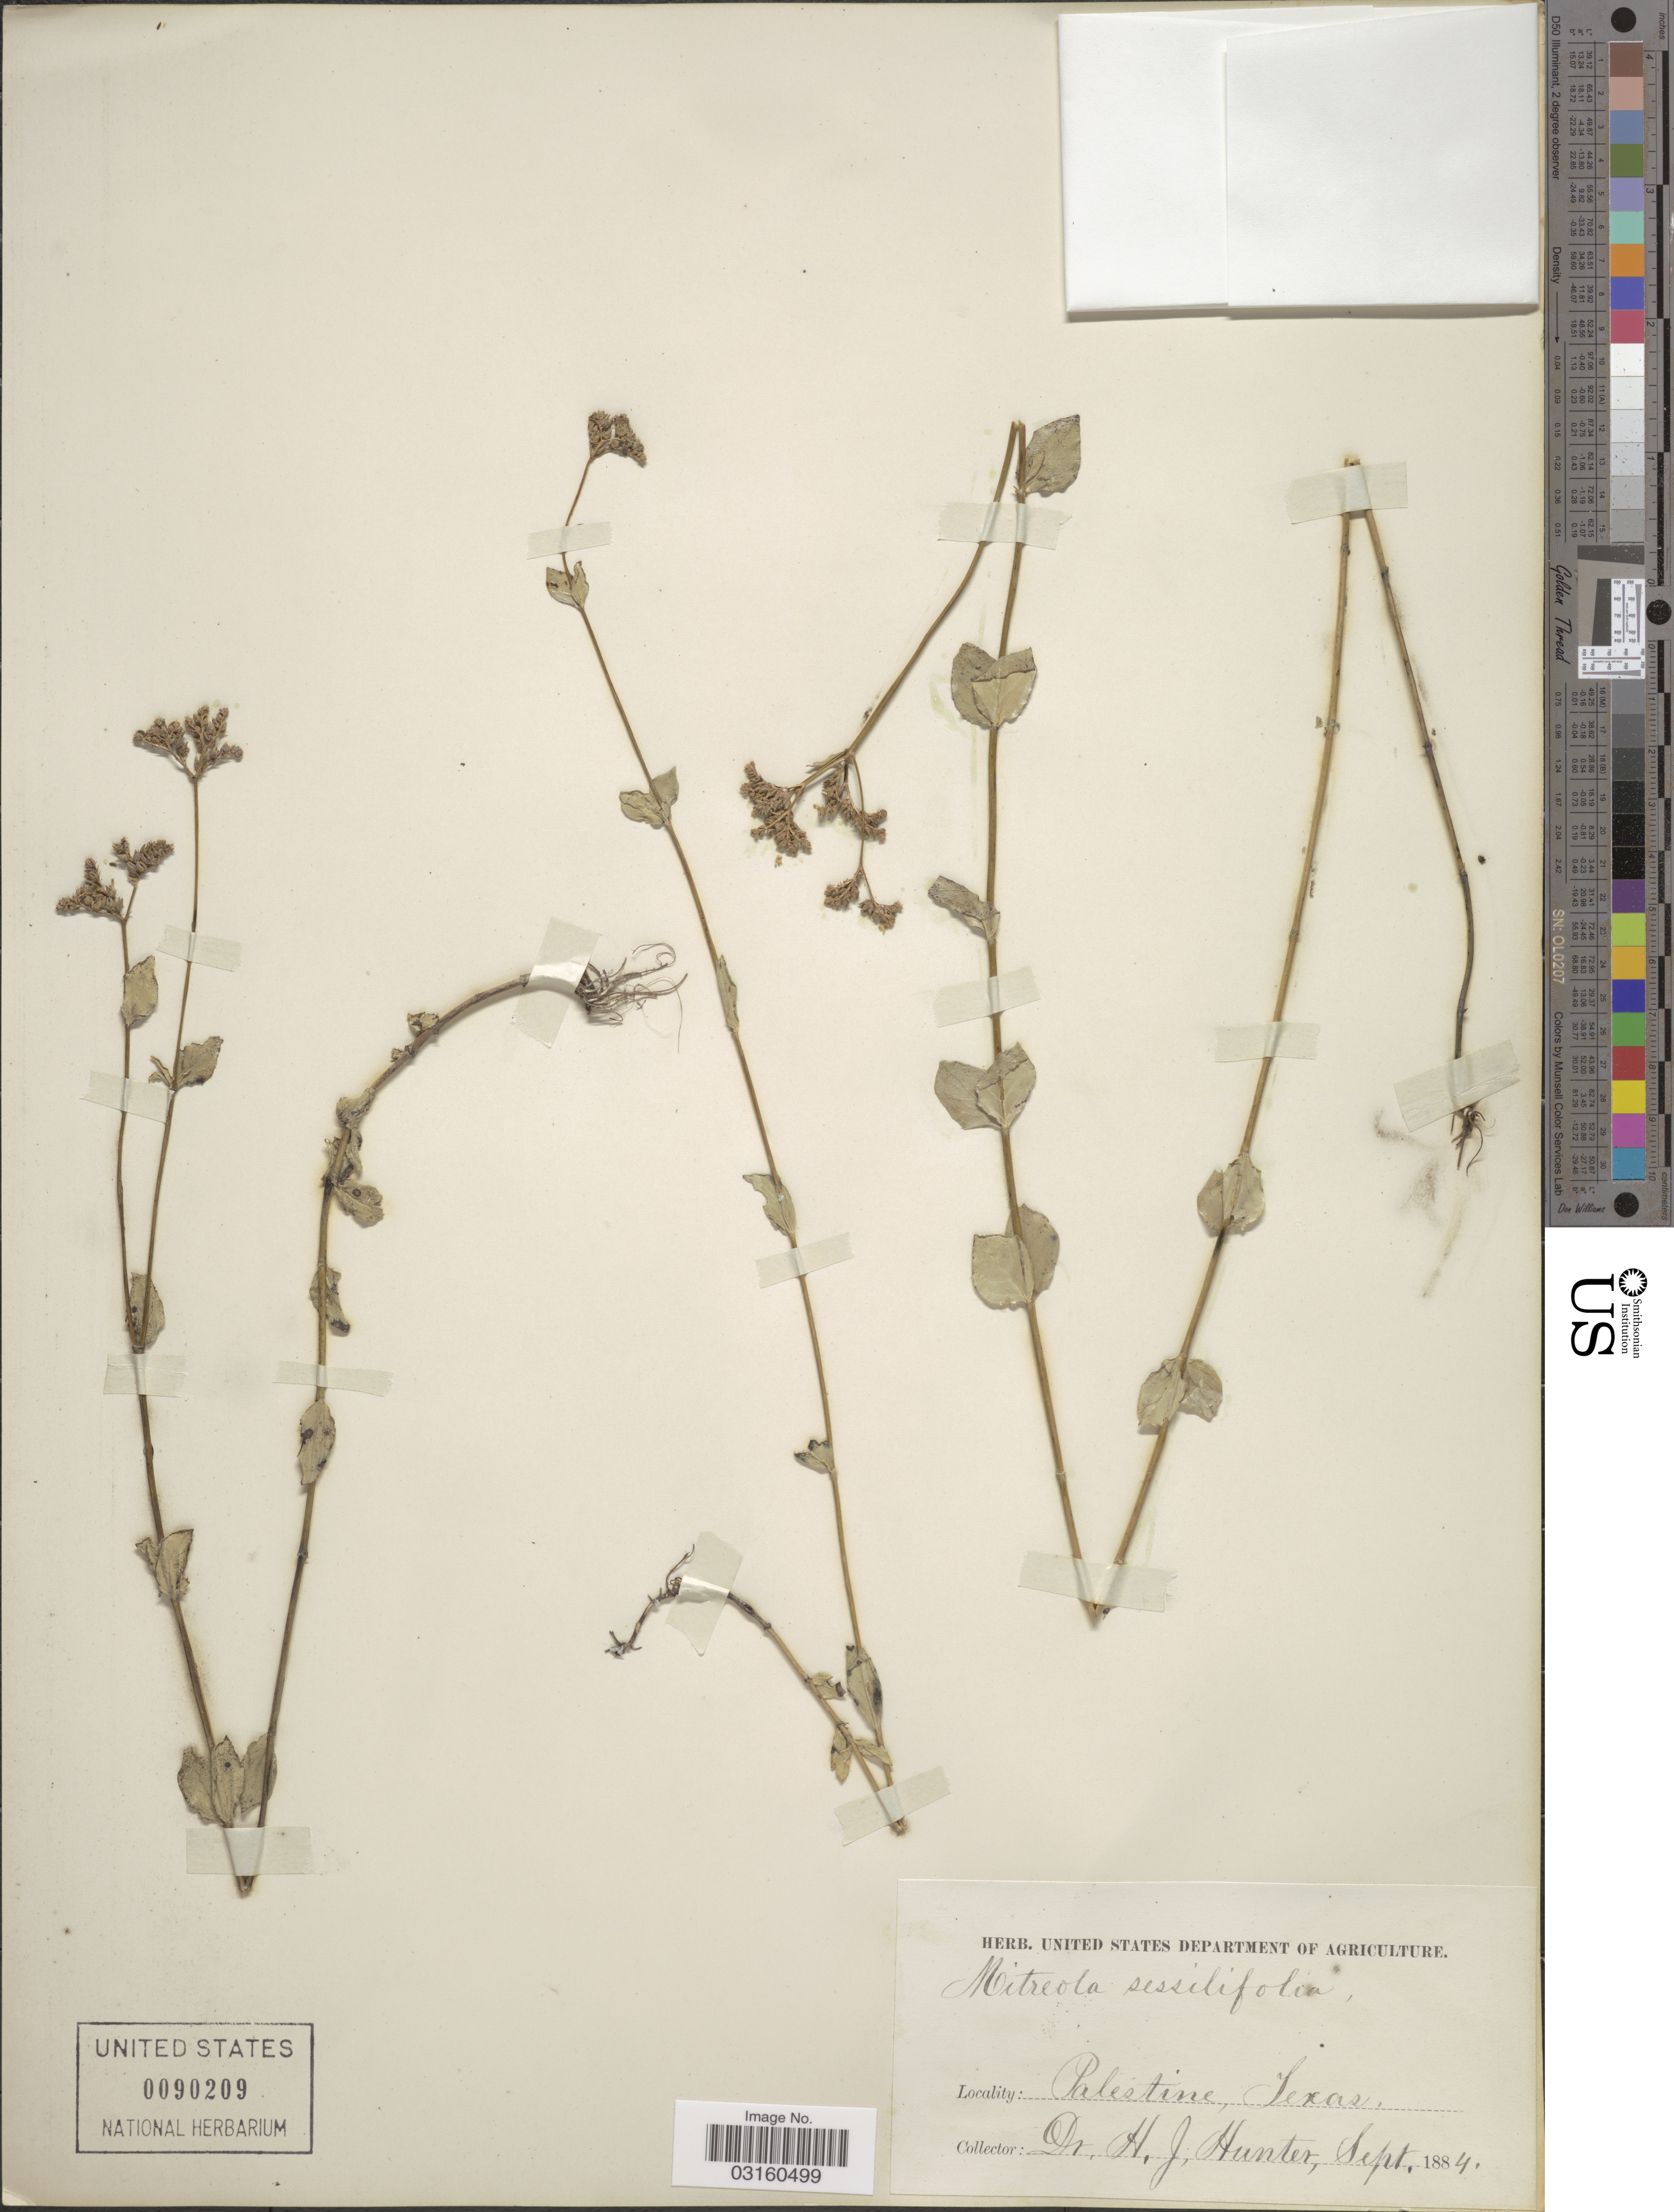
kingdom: Plantae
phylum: Tracheophyta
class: Magnoliopsida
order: Gentianales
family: Loganiaceae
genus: Mitreola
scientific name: Mitreola sessilifolia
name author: (J.F. Gmel.) G. Don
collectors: H. Hunter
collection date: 1884-09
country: United States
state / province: Texas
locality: Palestine.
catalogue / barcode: US 90209